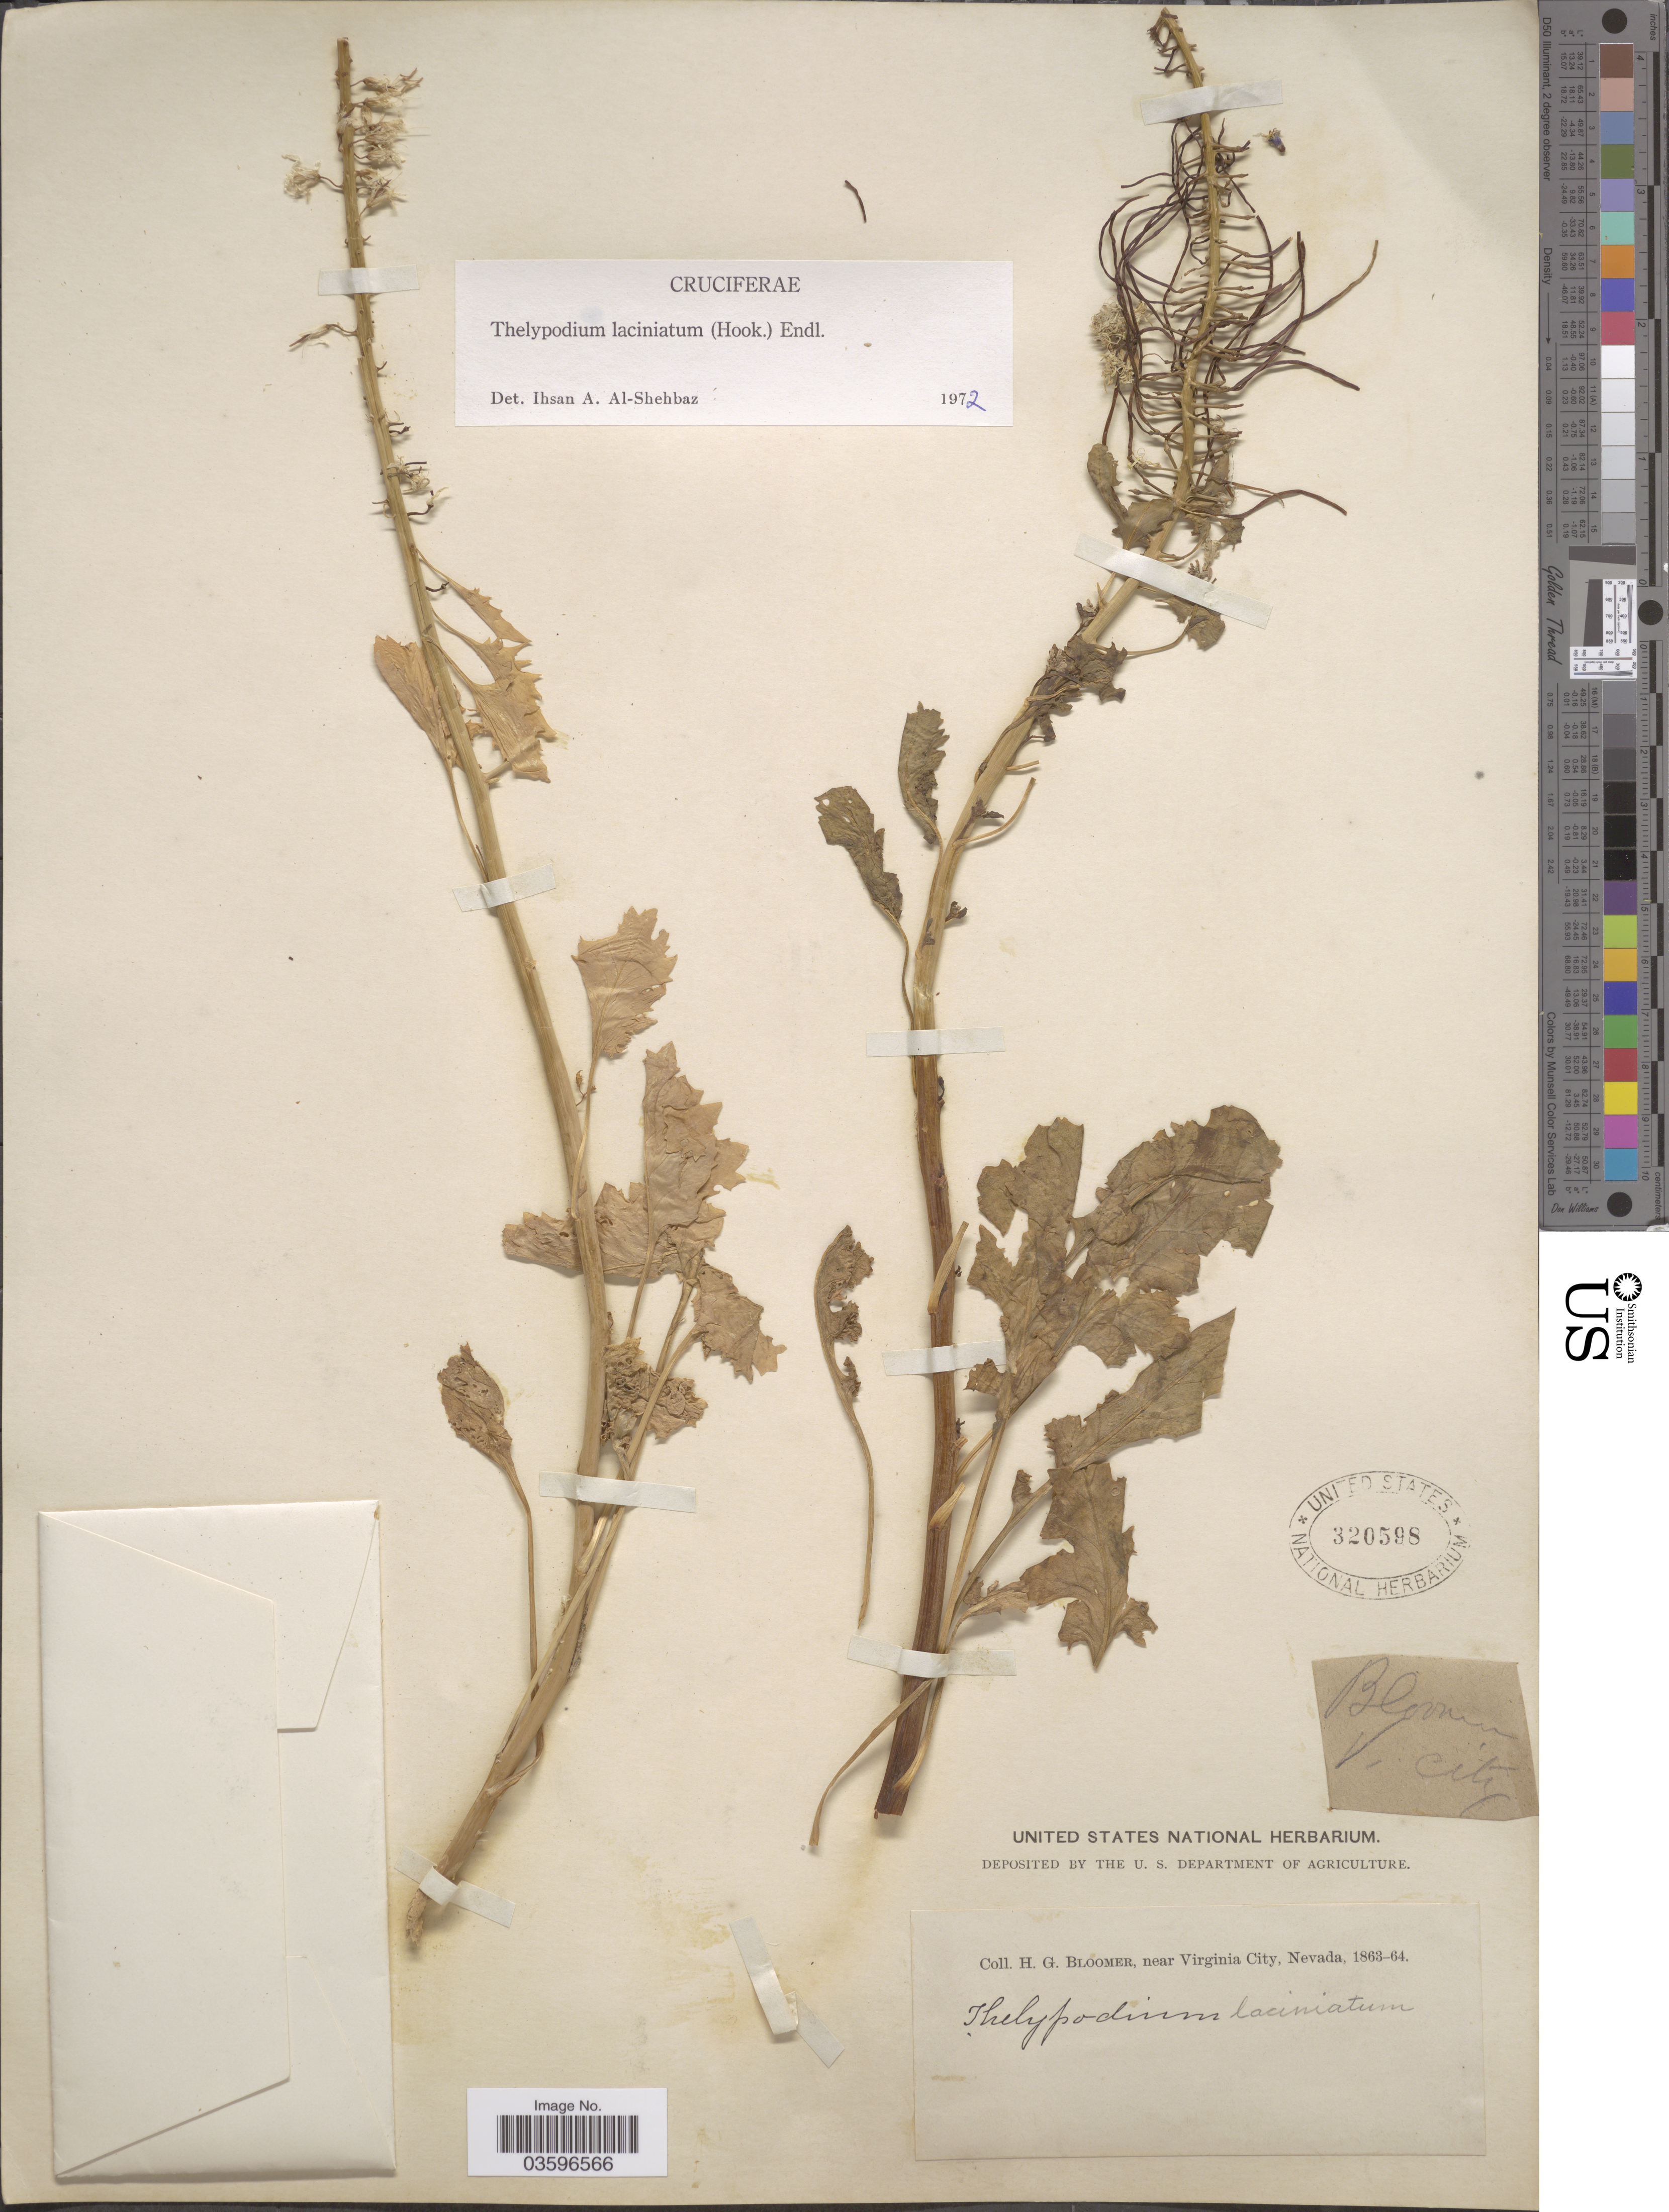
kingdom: Plantae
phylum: Tracheophyta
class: Magnoliopsida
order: Brassicales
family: Brassicaceae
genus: Thelypodium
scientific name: Thelypodium laciniatum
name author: (Hook.) Endl.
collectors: H. Bloomer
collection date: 1863/1864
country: United States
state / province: Nevada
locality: Near Virginia City.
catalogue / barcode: US 320598